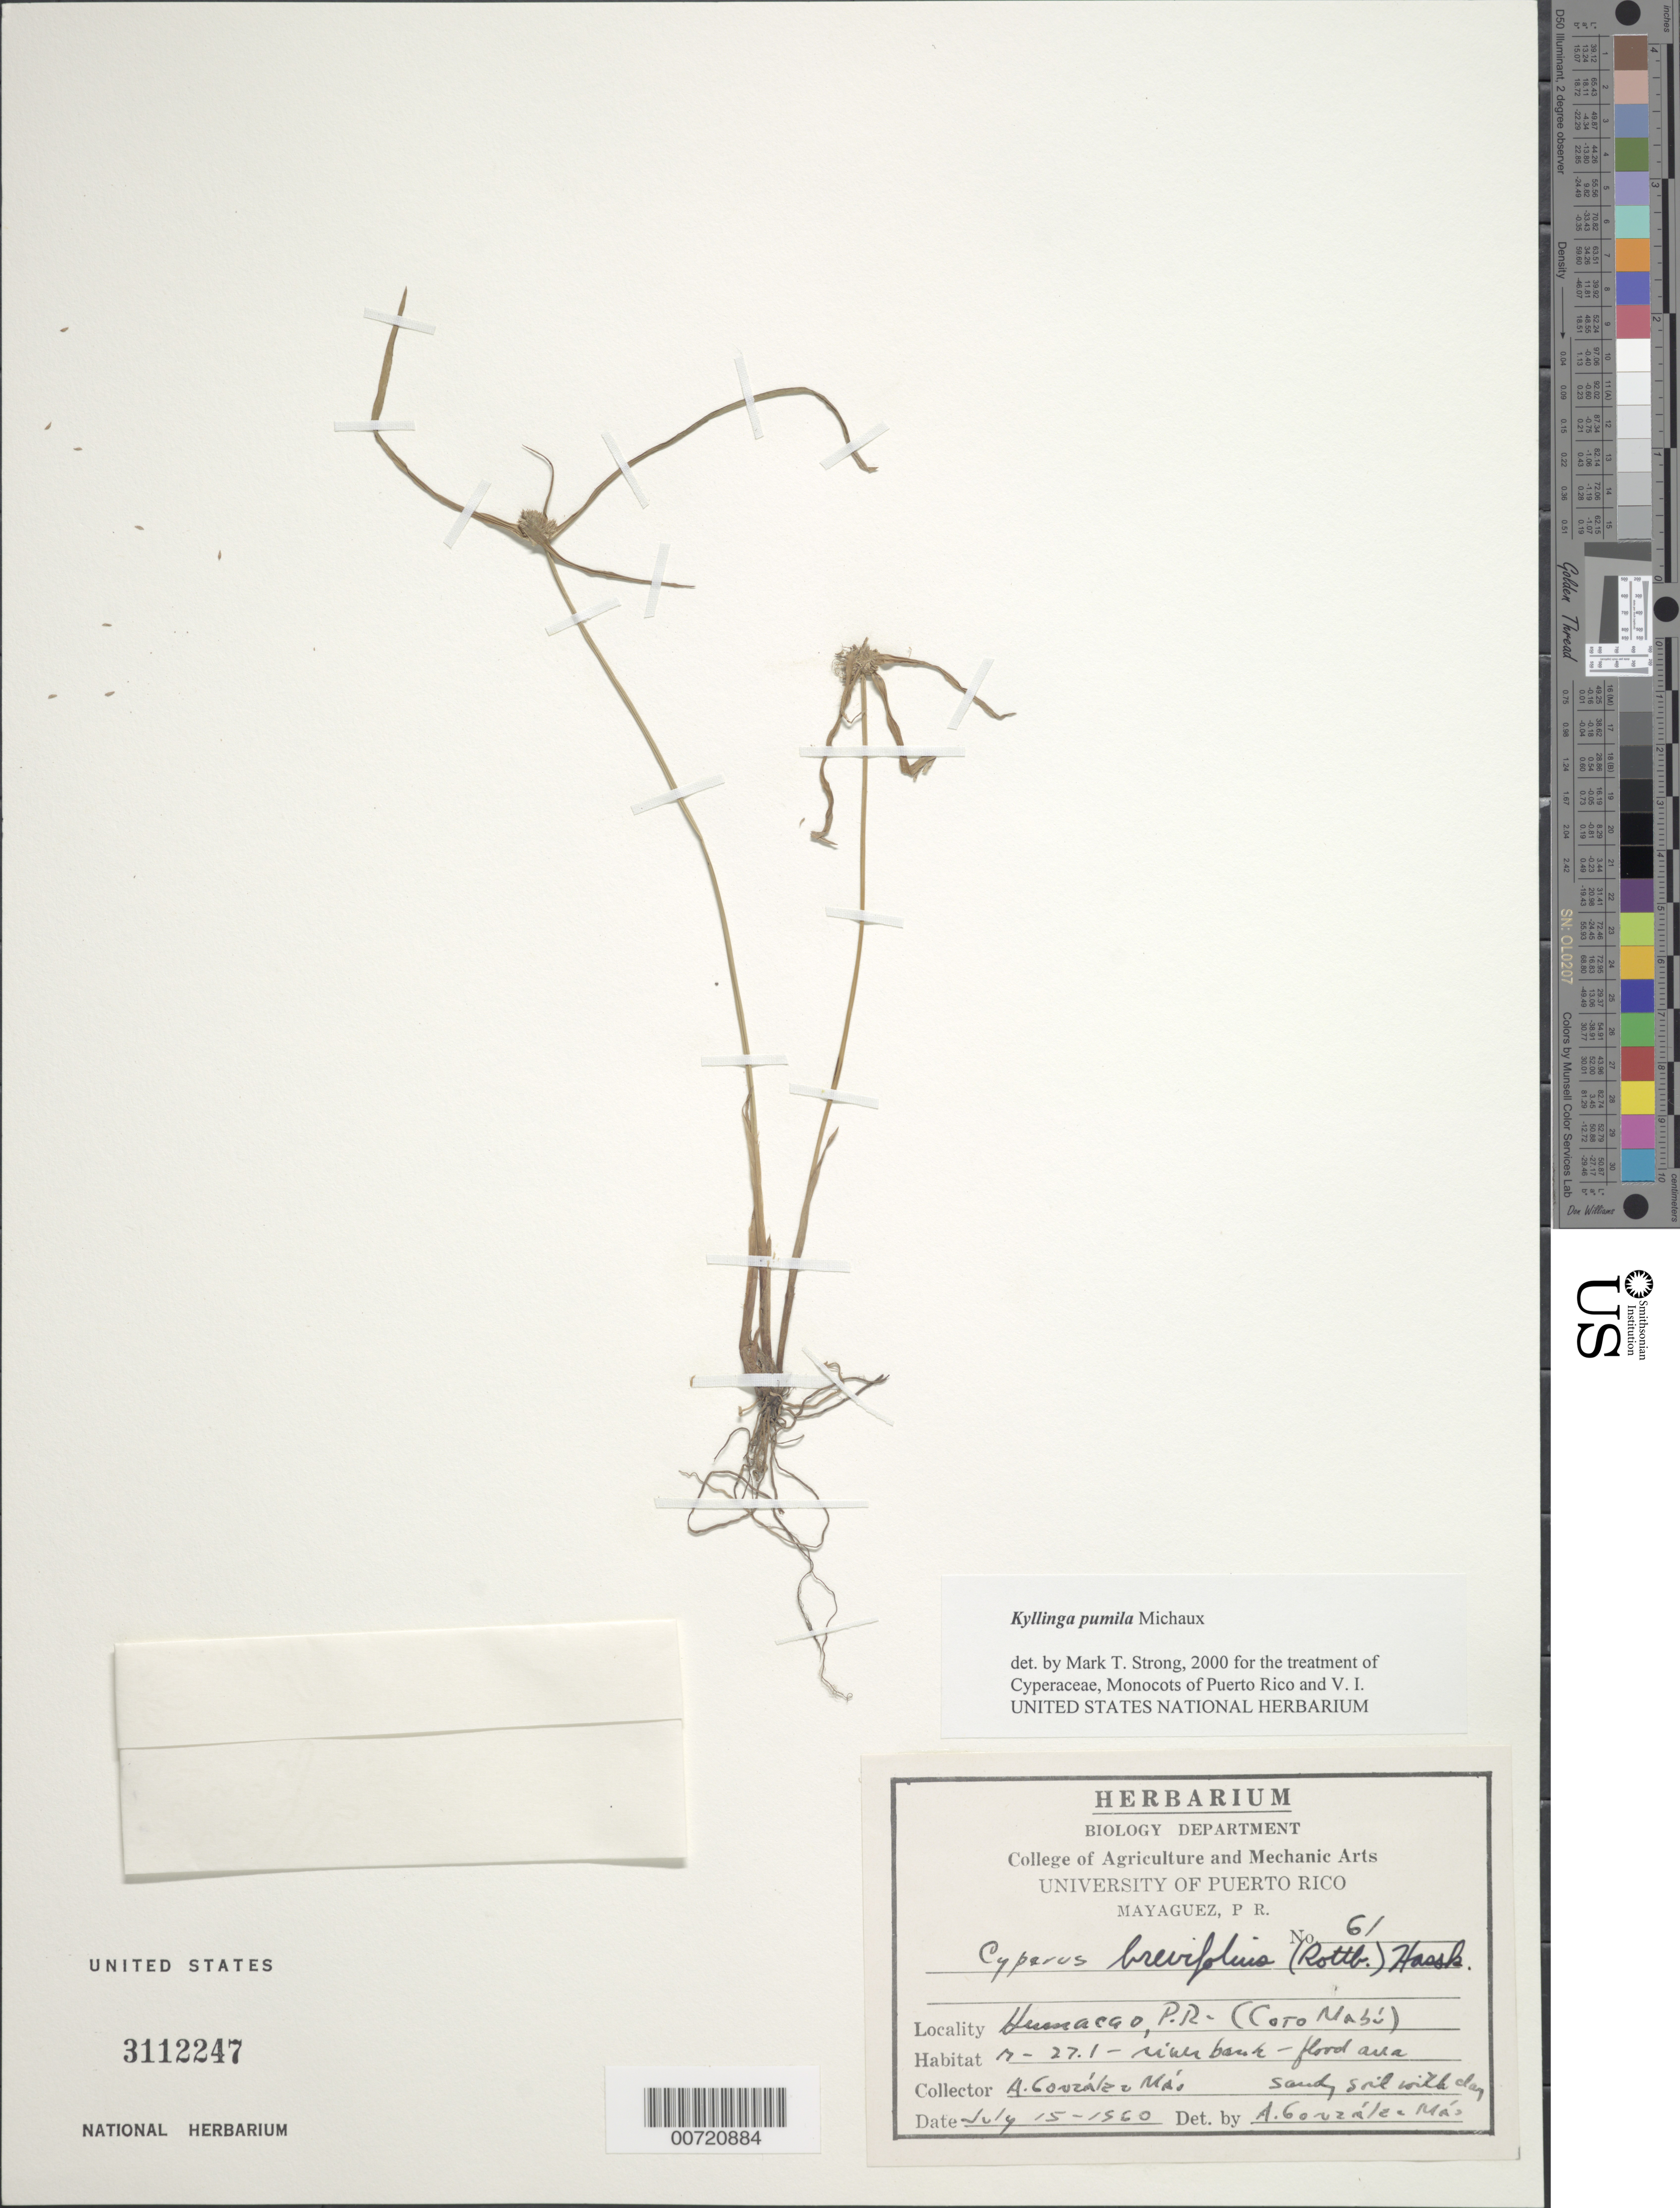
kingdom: Plantae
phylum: Tracheophyta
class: Liliopsida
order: Poales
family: Cyperaceae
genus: Cyperus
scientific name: Cyperus hortensis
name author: (Salzm. ex Steud.) Dorr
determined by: Strong, Mark T., (BOT), Smithsonian Institution - National Museum of Natural History (UNITED STATES)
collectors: A. González Más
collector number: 61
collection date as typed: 15 Jul 1960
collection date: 1960-07-15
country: Puerto Rico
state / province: Humacao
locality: Humacao: Coto Nabú, km 27.1.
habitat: River bank, flood plain.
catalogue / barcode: US 3112247